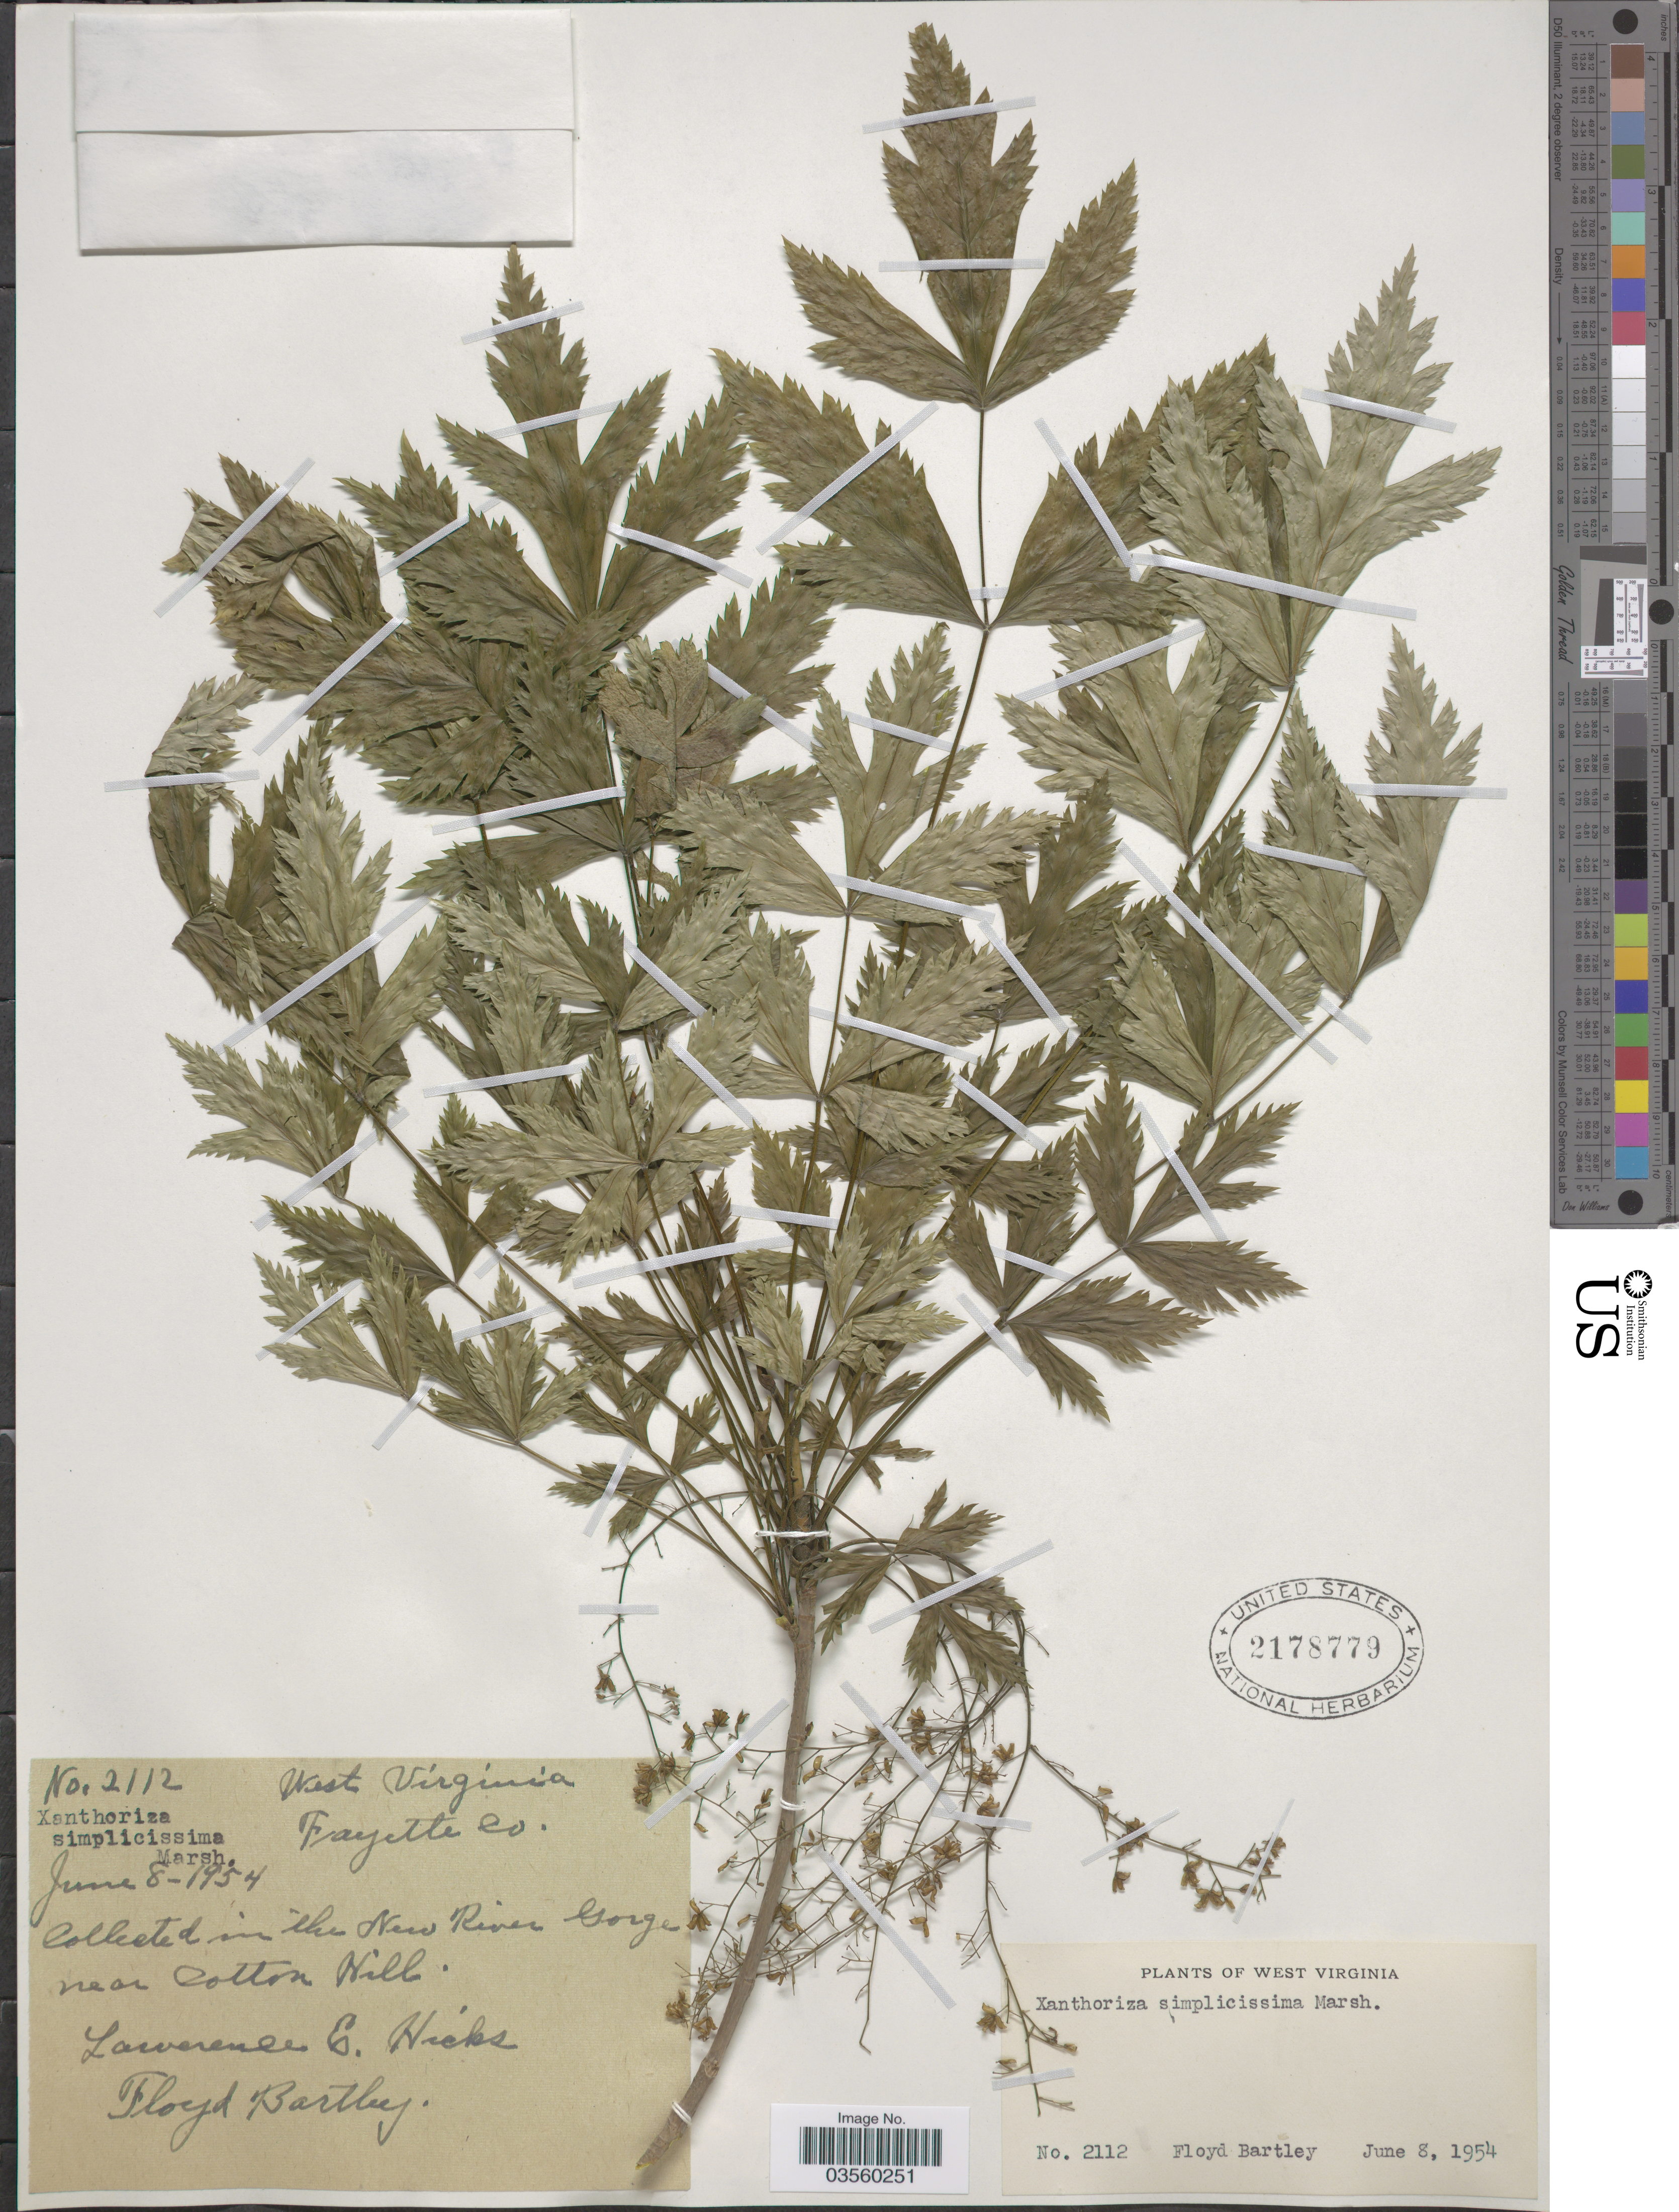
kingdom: Plantae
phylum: Tracheophyta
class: Magnoliopsida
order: Ranunculales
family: Ranunculaceae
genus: Xanthorhiza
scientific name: Xanthorhiza simplicissima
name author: Marshall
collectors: L. E. Hicks & F. Bartley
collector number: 2112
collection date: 1954-06-08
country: United States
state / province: West Virginia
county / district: Fayette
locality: Fayette Co. In the New River Gorge near Cotton Hill.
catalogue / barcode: US 2178779